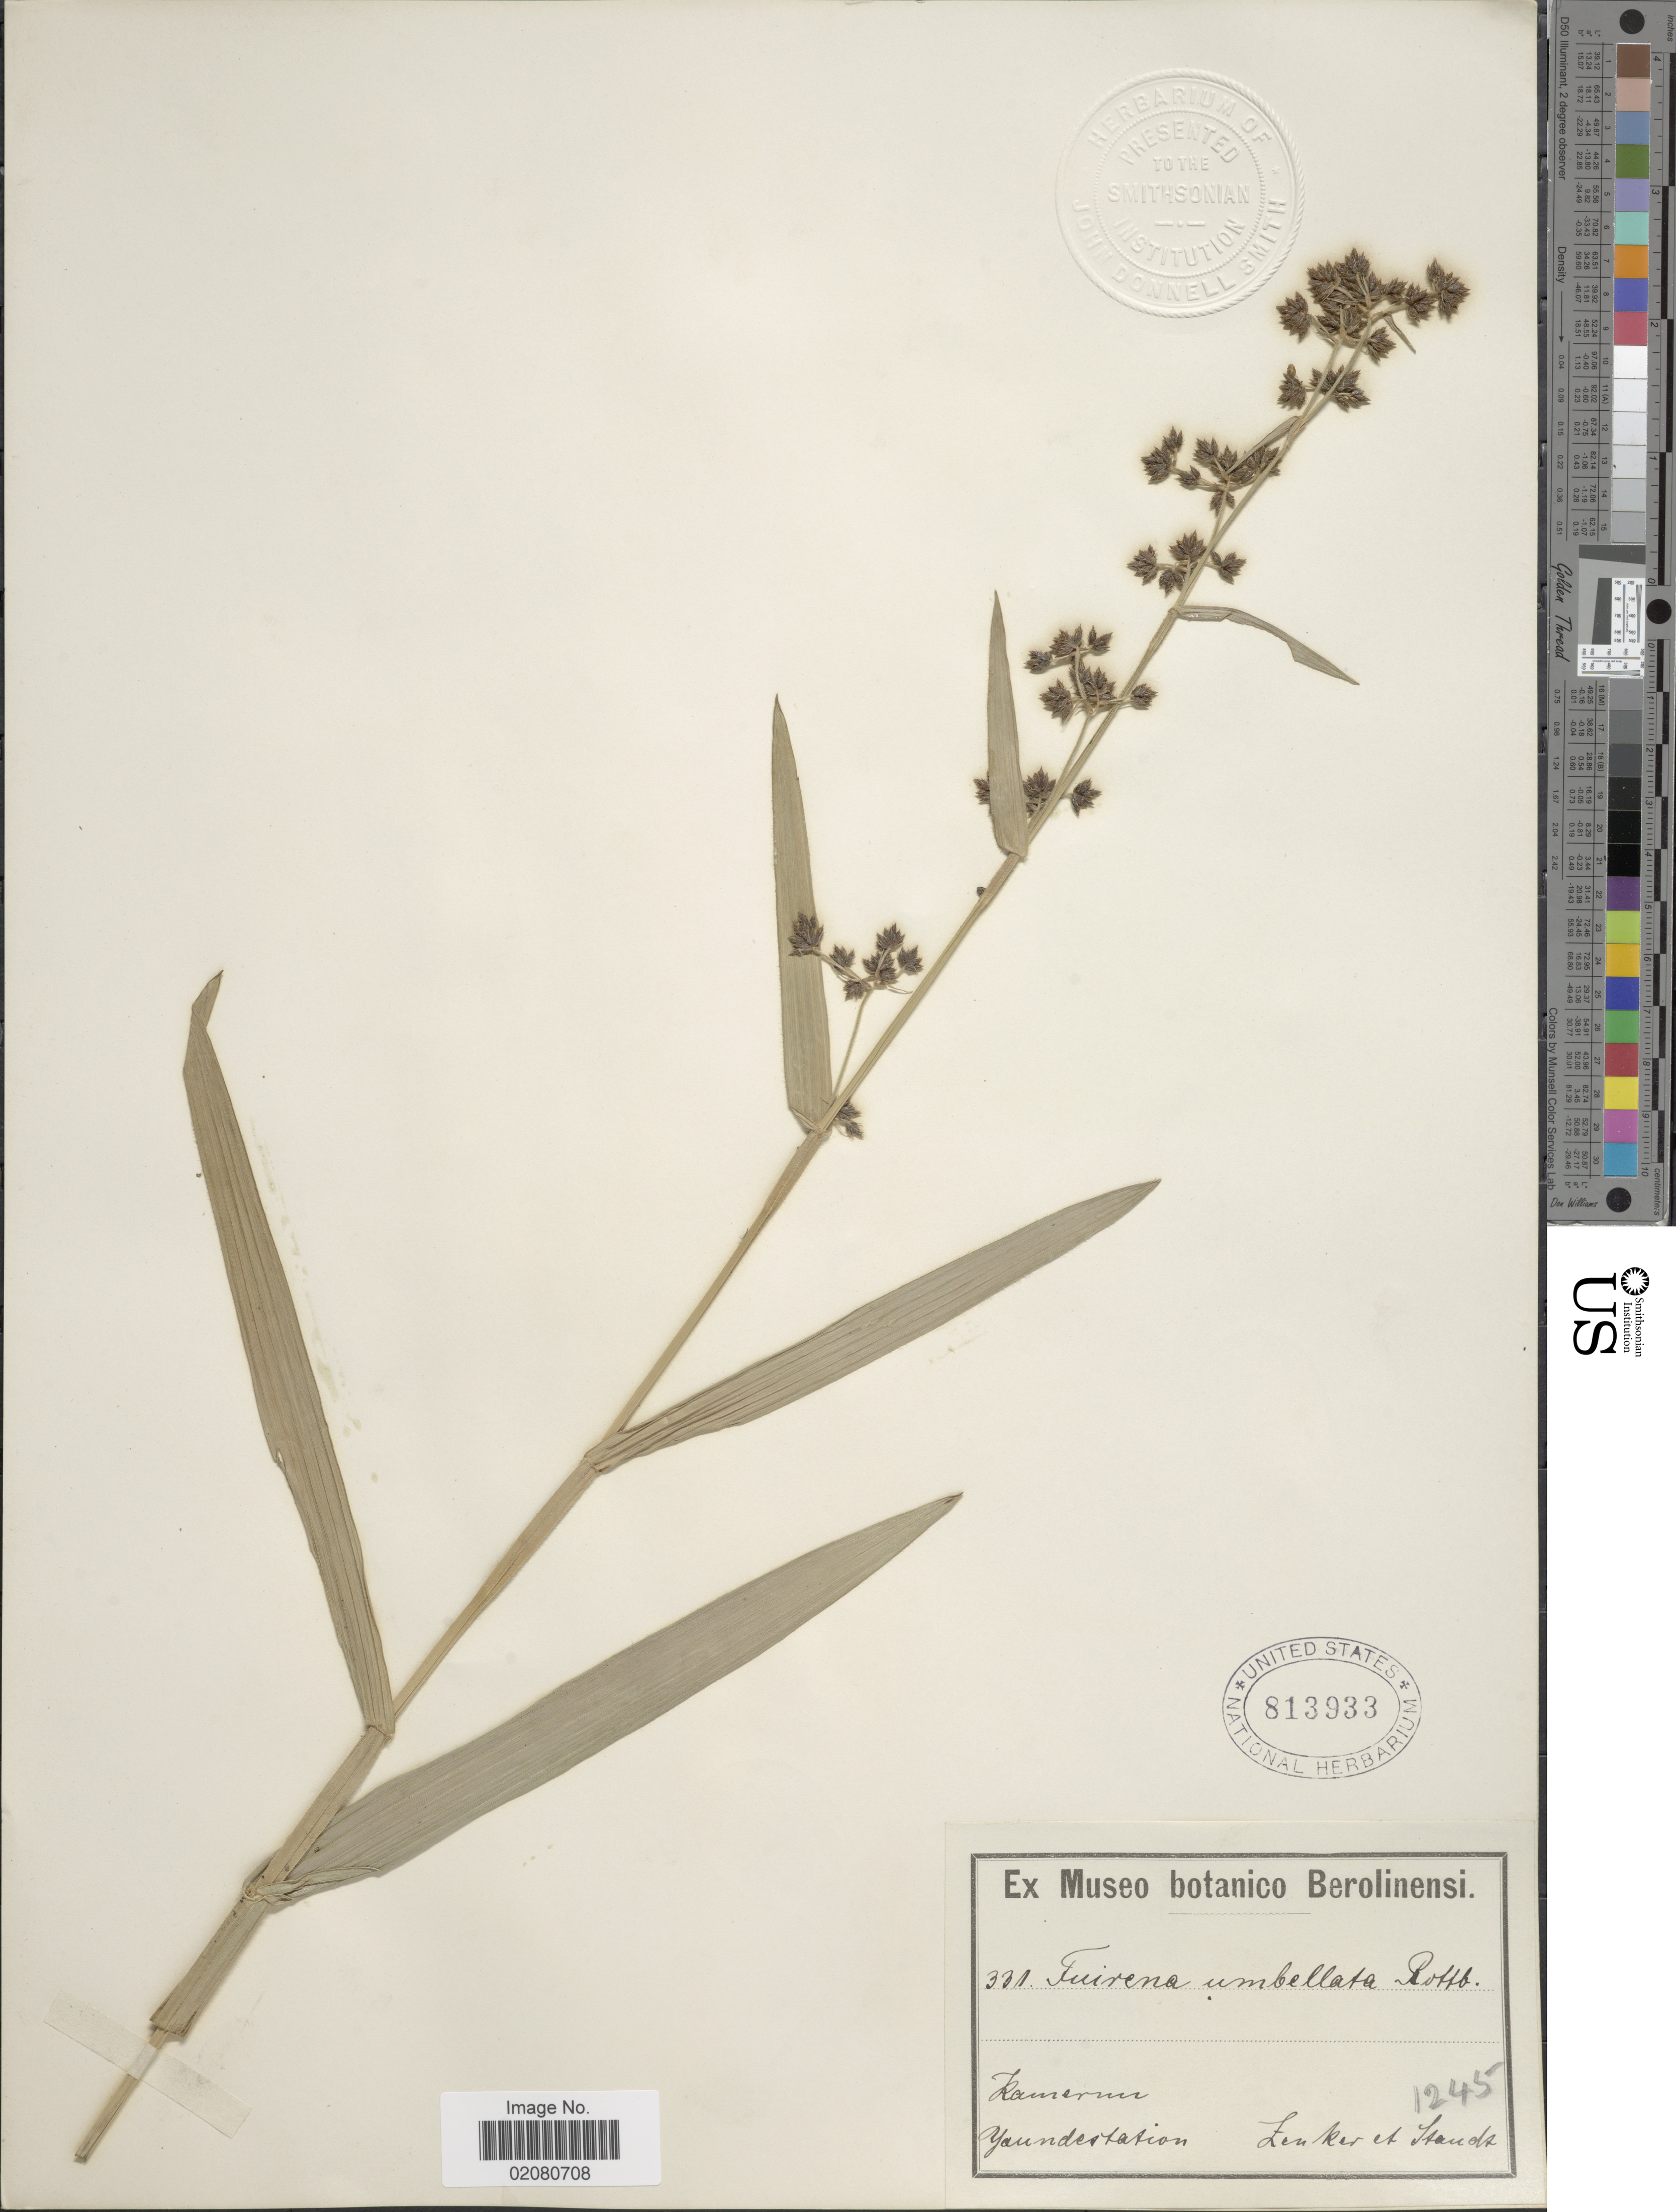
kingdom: Plantae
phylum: Tracheophyta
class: Liliopsida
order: Poales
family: Cyperaceae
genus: Fuirena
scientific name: Fuirena umbellata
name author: Rottb.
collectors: Zenker, -- & -. Staudt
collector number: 331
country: Cameroon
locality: Kamerun, Yaundestation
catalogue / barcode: US 813933